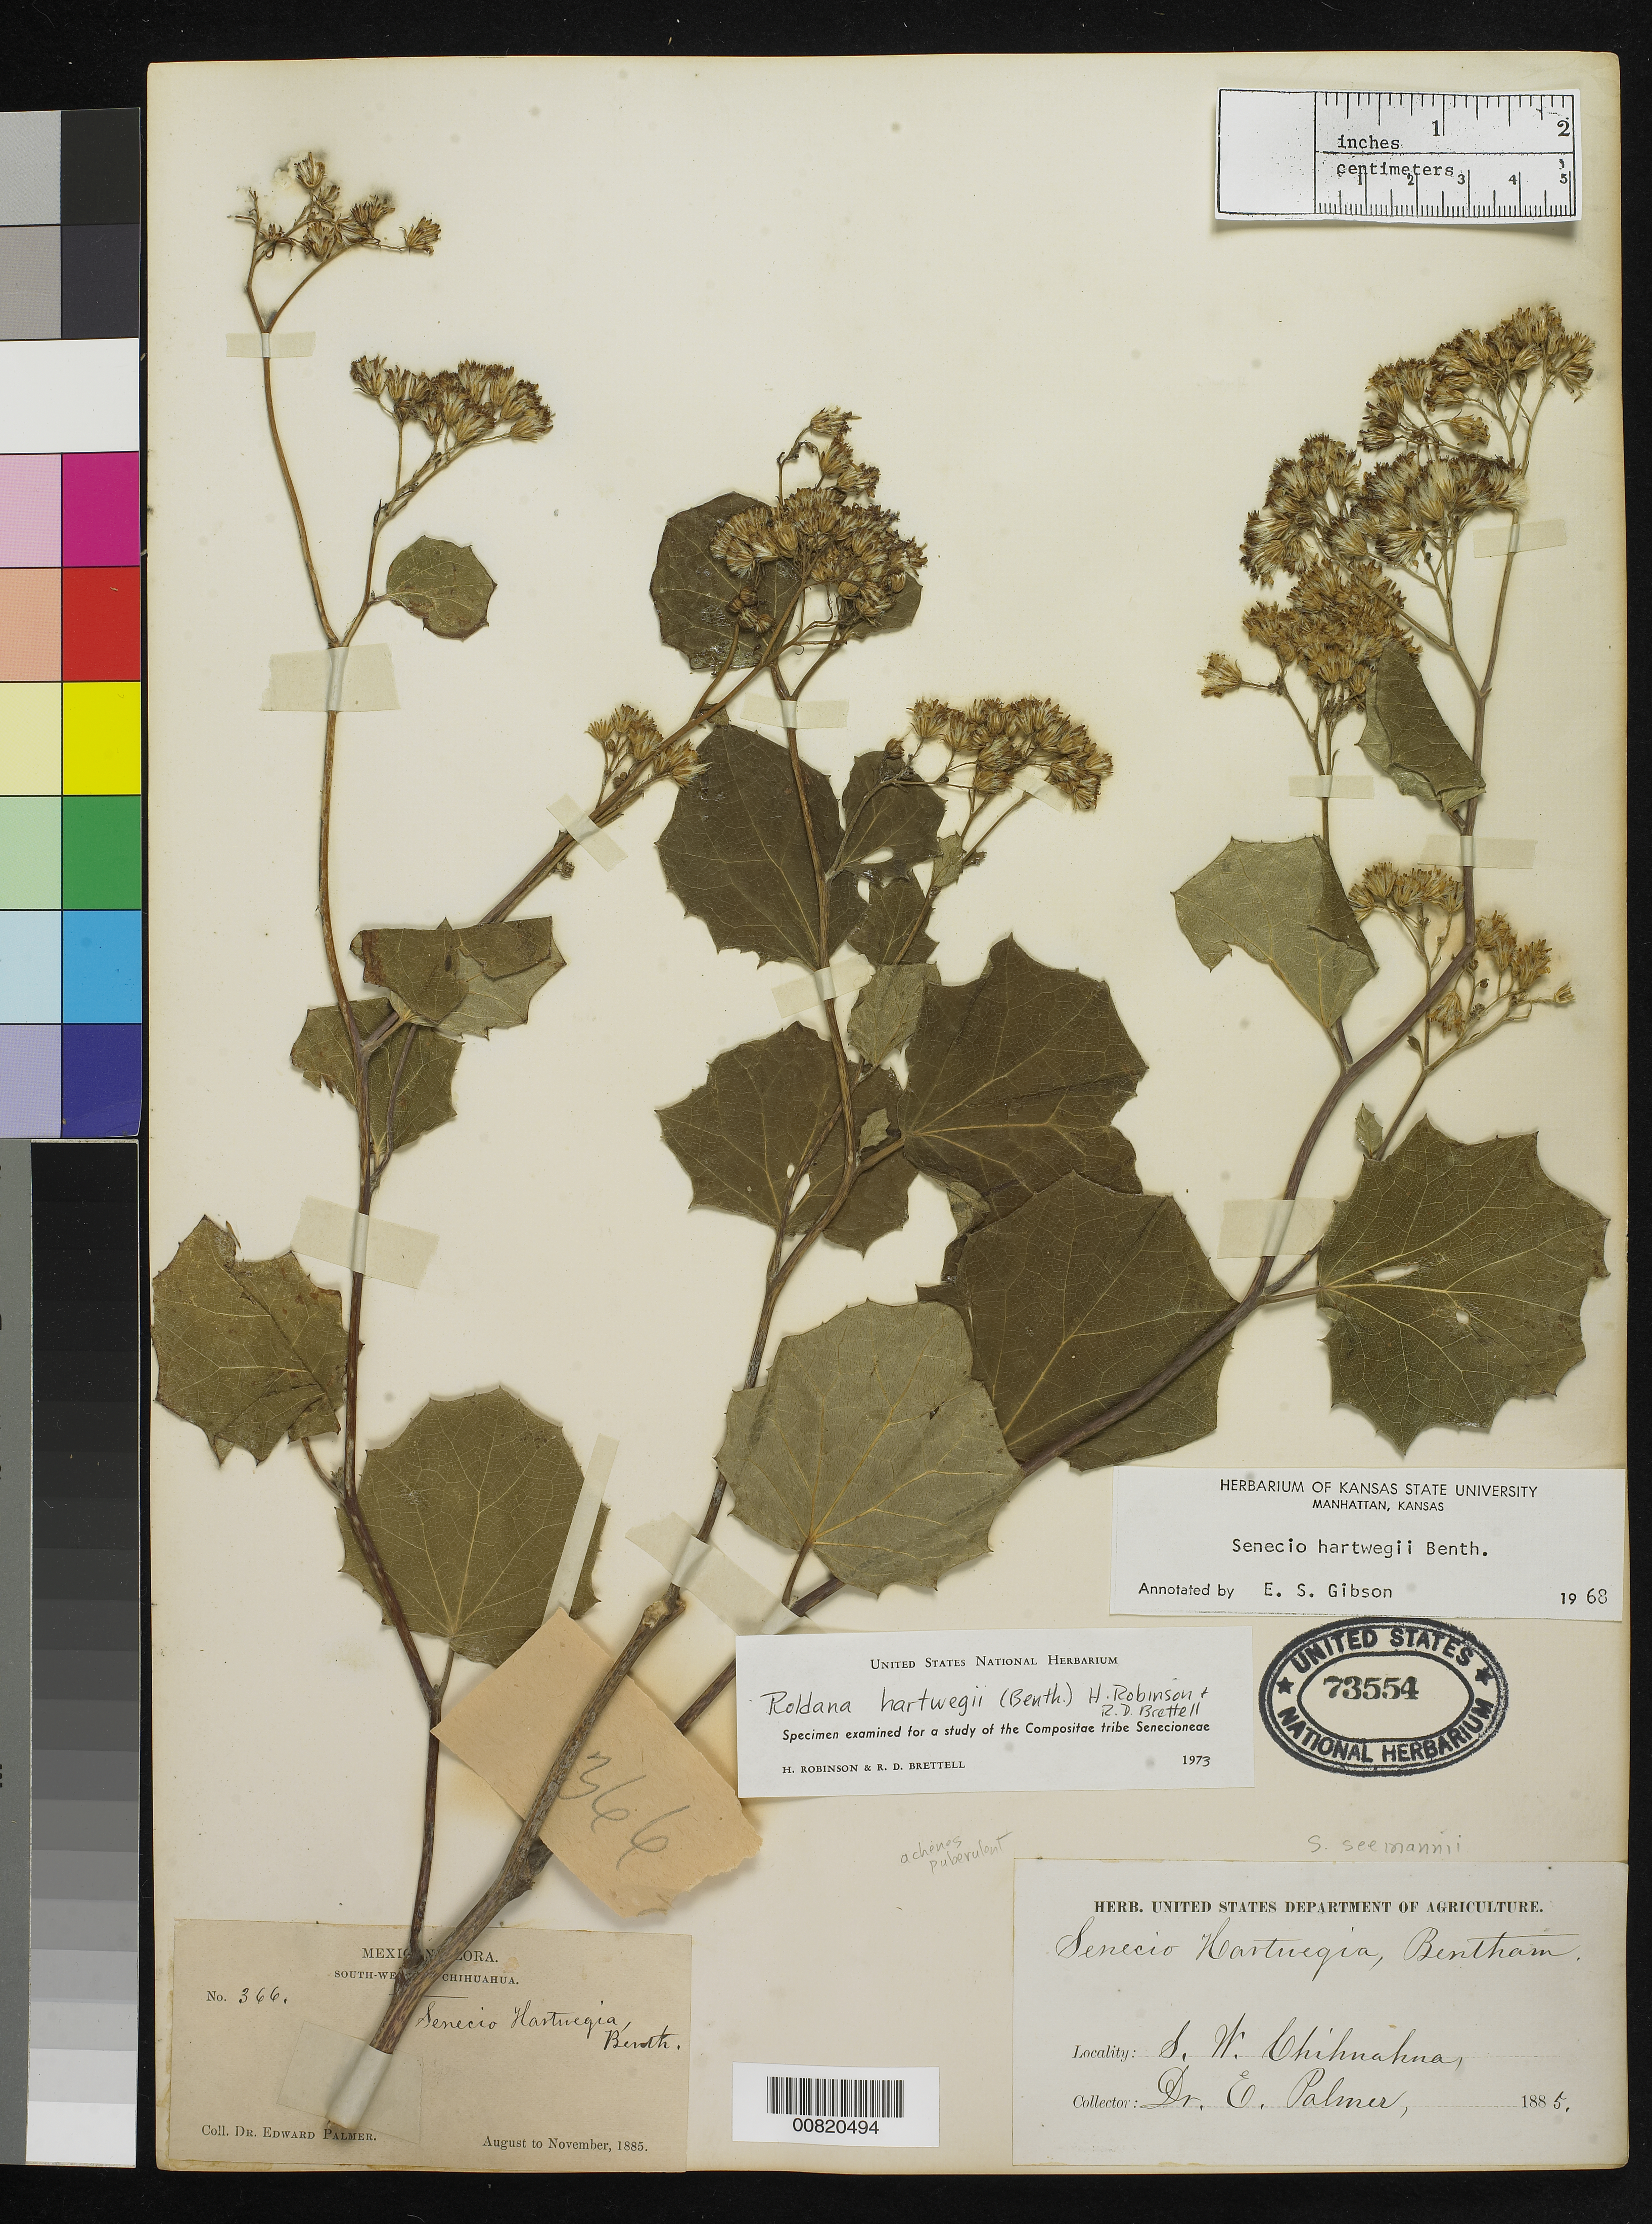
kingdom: Plantae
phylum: Tracheophyta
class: Magnoliopsida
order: Asterales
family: Asteraceae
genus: Roldana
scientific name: Roldana hartwegii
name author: (Benth.) H. Rob. & Brettell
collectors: E. Palmer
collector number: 366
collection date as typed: Aug 1885 to -- Nov 1885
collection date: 1885-08/1885-11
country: Mexico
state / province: Chihuahua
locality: South-Western Chihuahua.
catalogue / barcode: US 73554